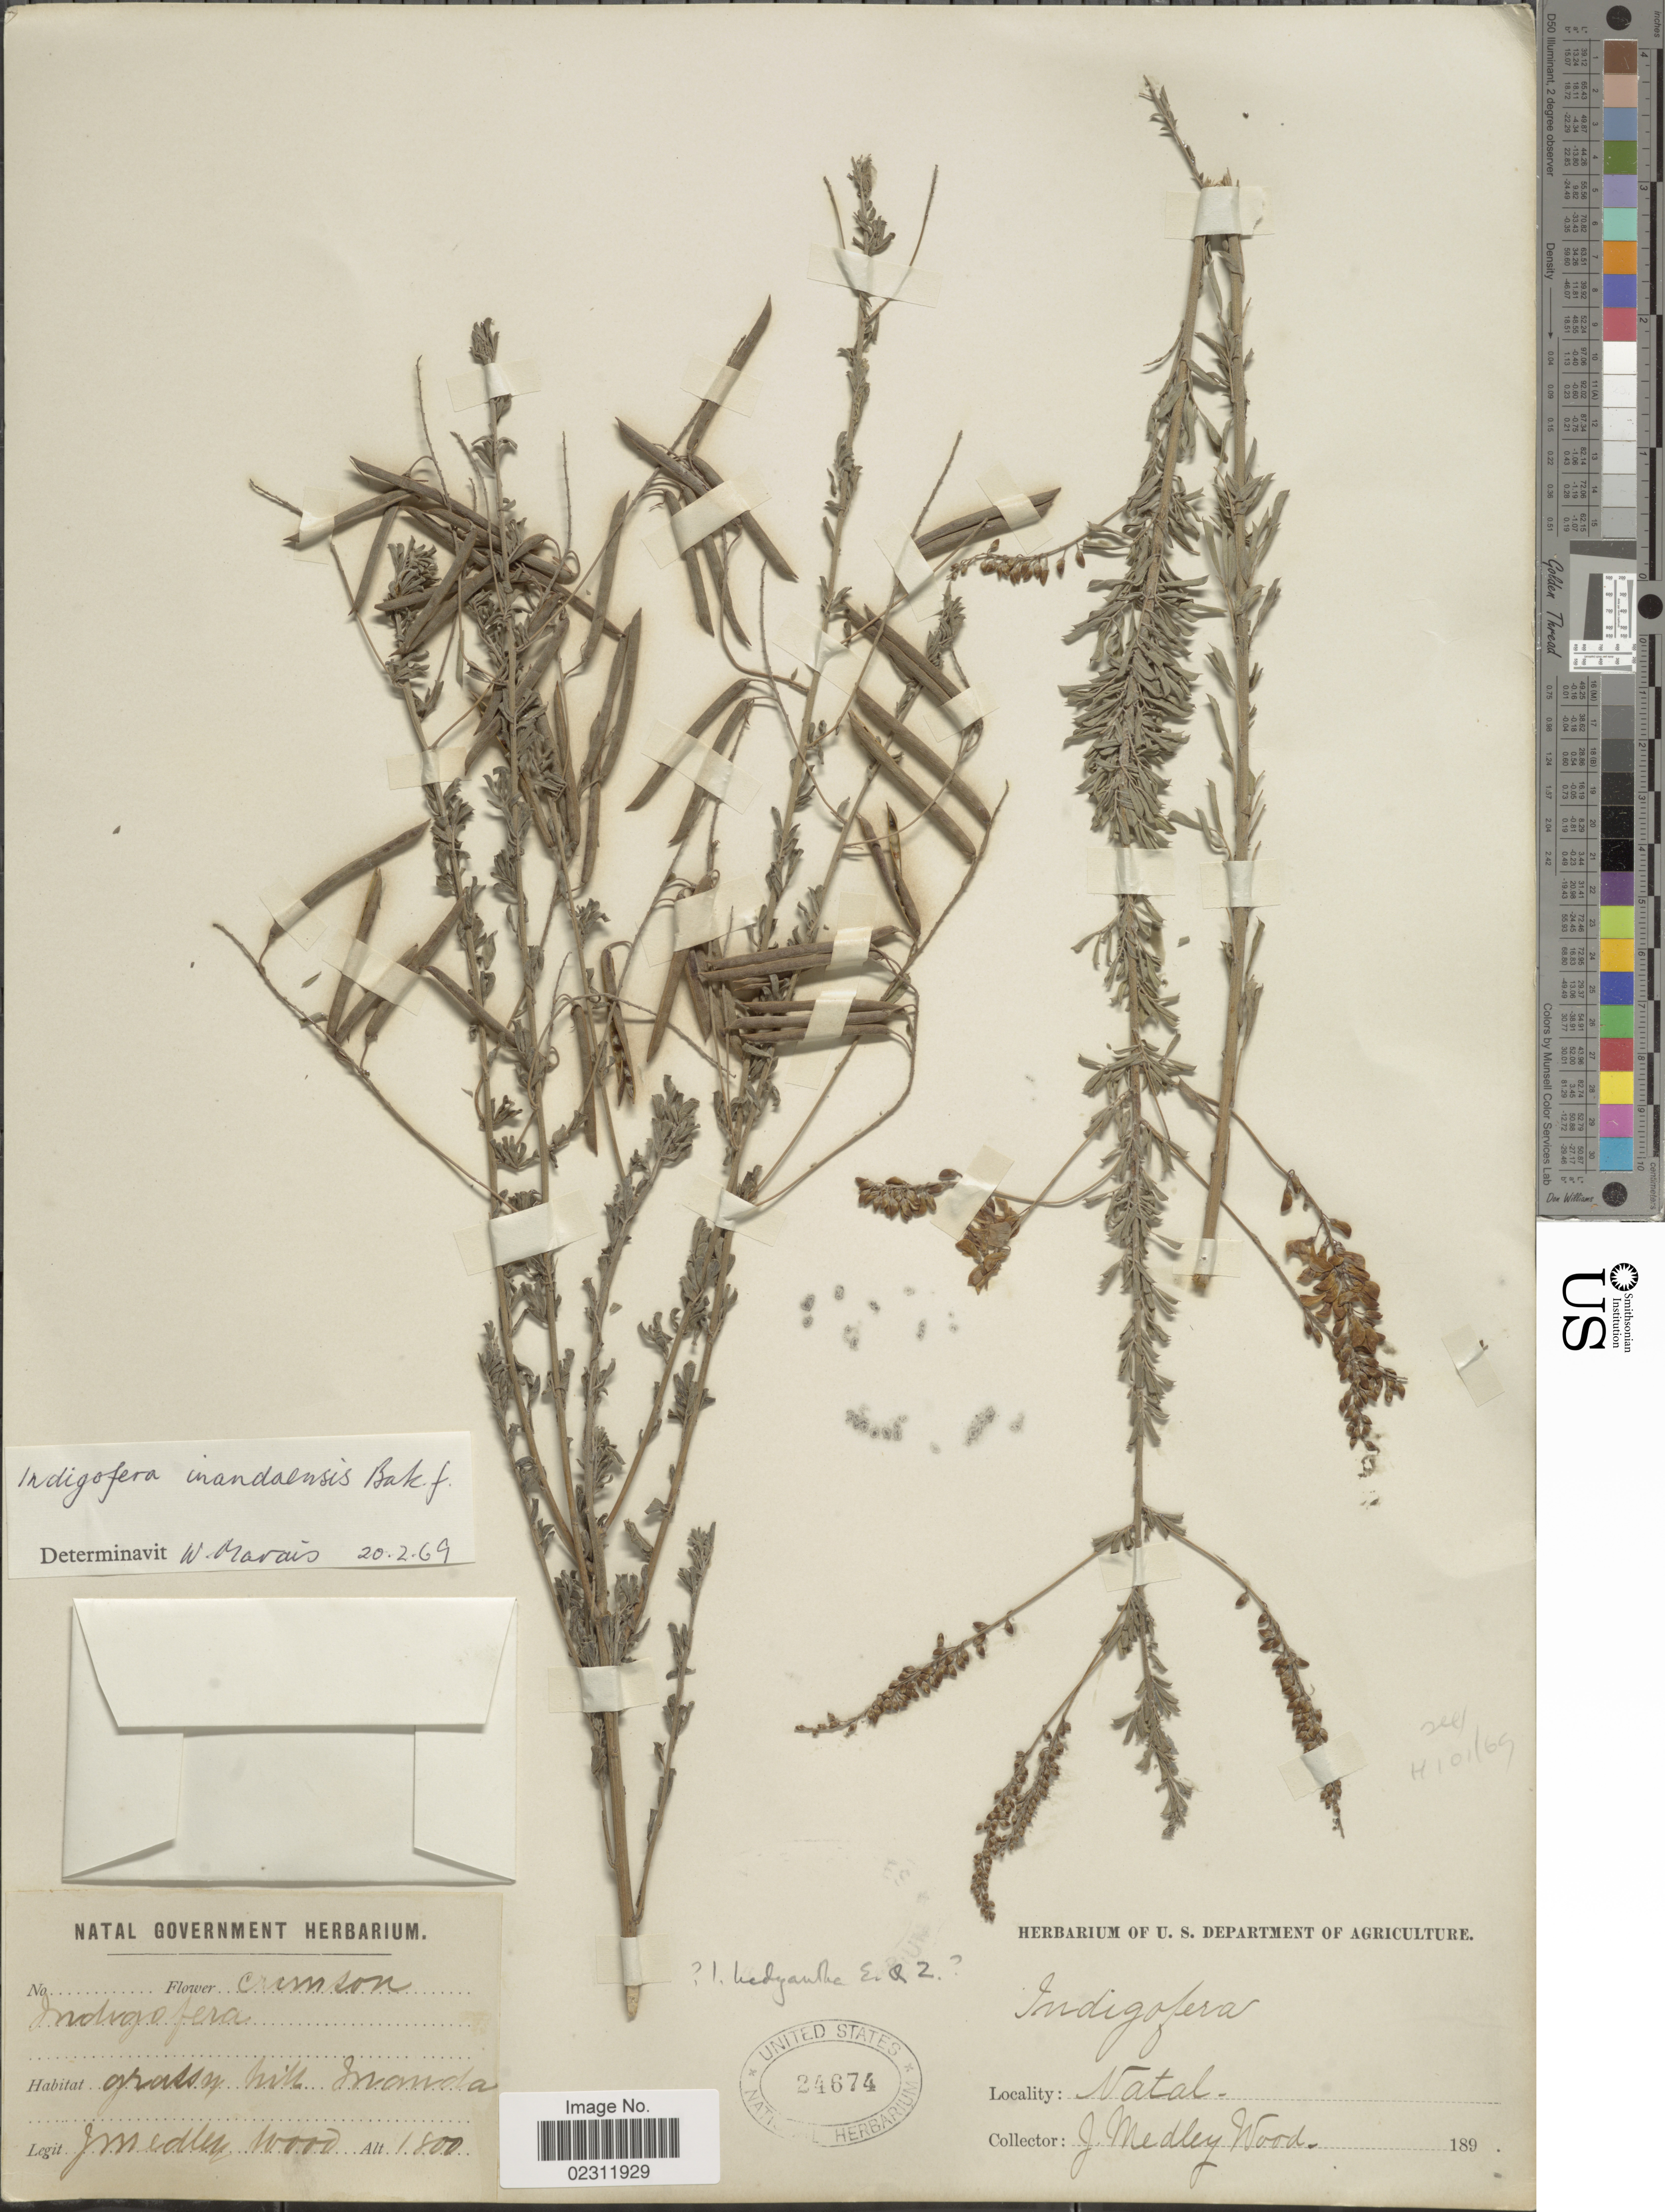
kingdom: Plantae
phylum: Tracheophyta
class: Magnoliopsida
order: Fabales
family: Fabaceae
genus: Indigofera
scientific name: Indigofera inandaensis Baker f. ined.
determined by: Marais, W.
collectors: J. Medley Wood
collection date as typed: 189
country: South Africa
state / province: KwaZulu-Natal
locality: Natal, Grassy hill Inanda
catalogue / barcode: US 24674